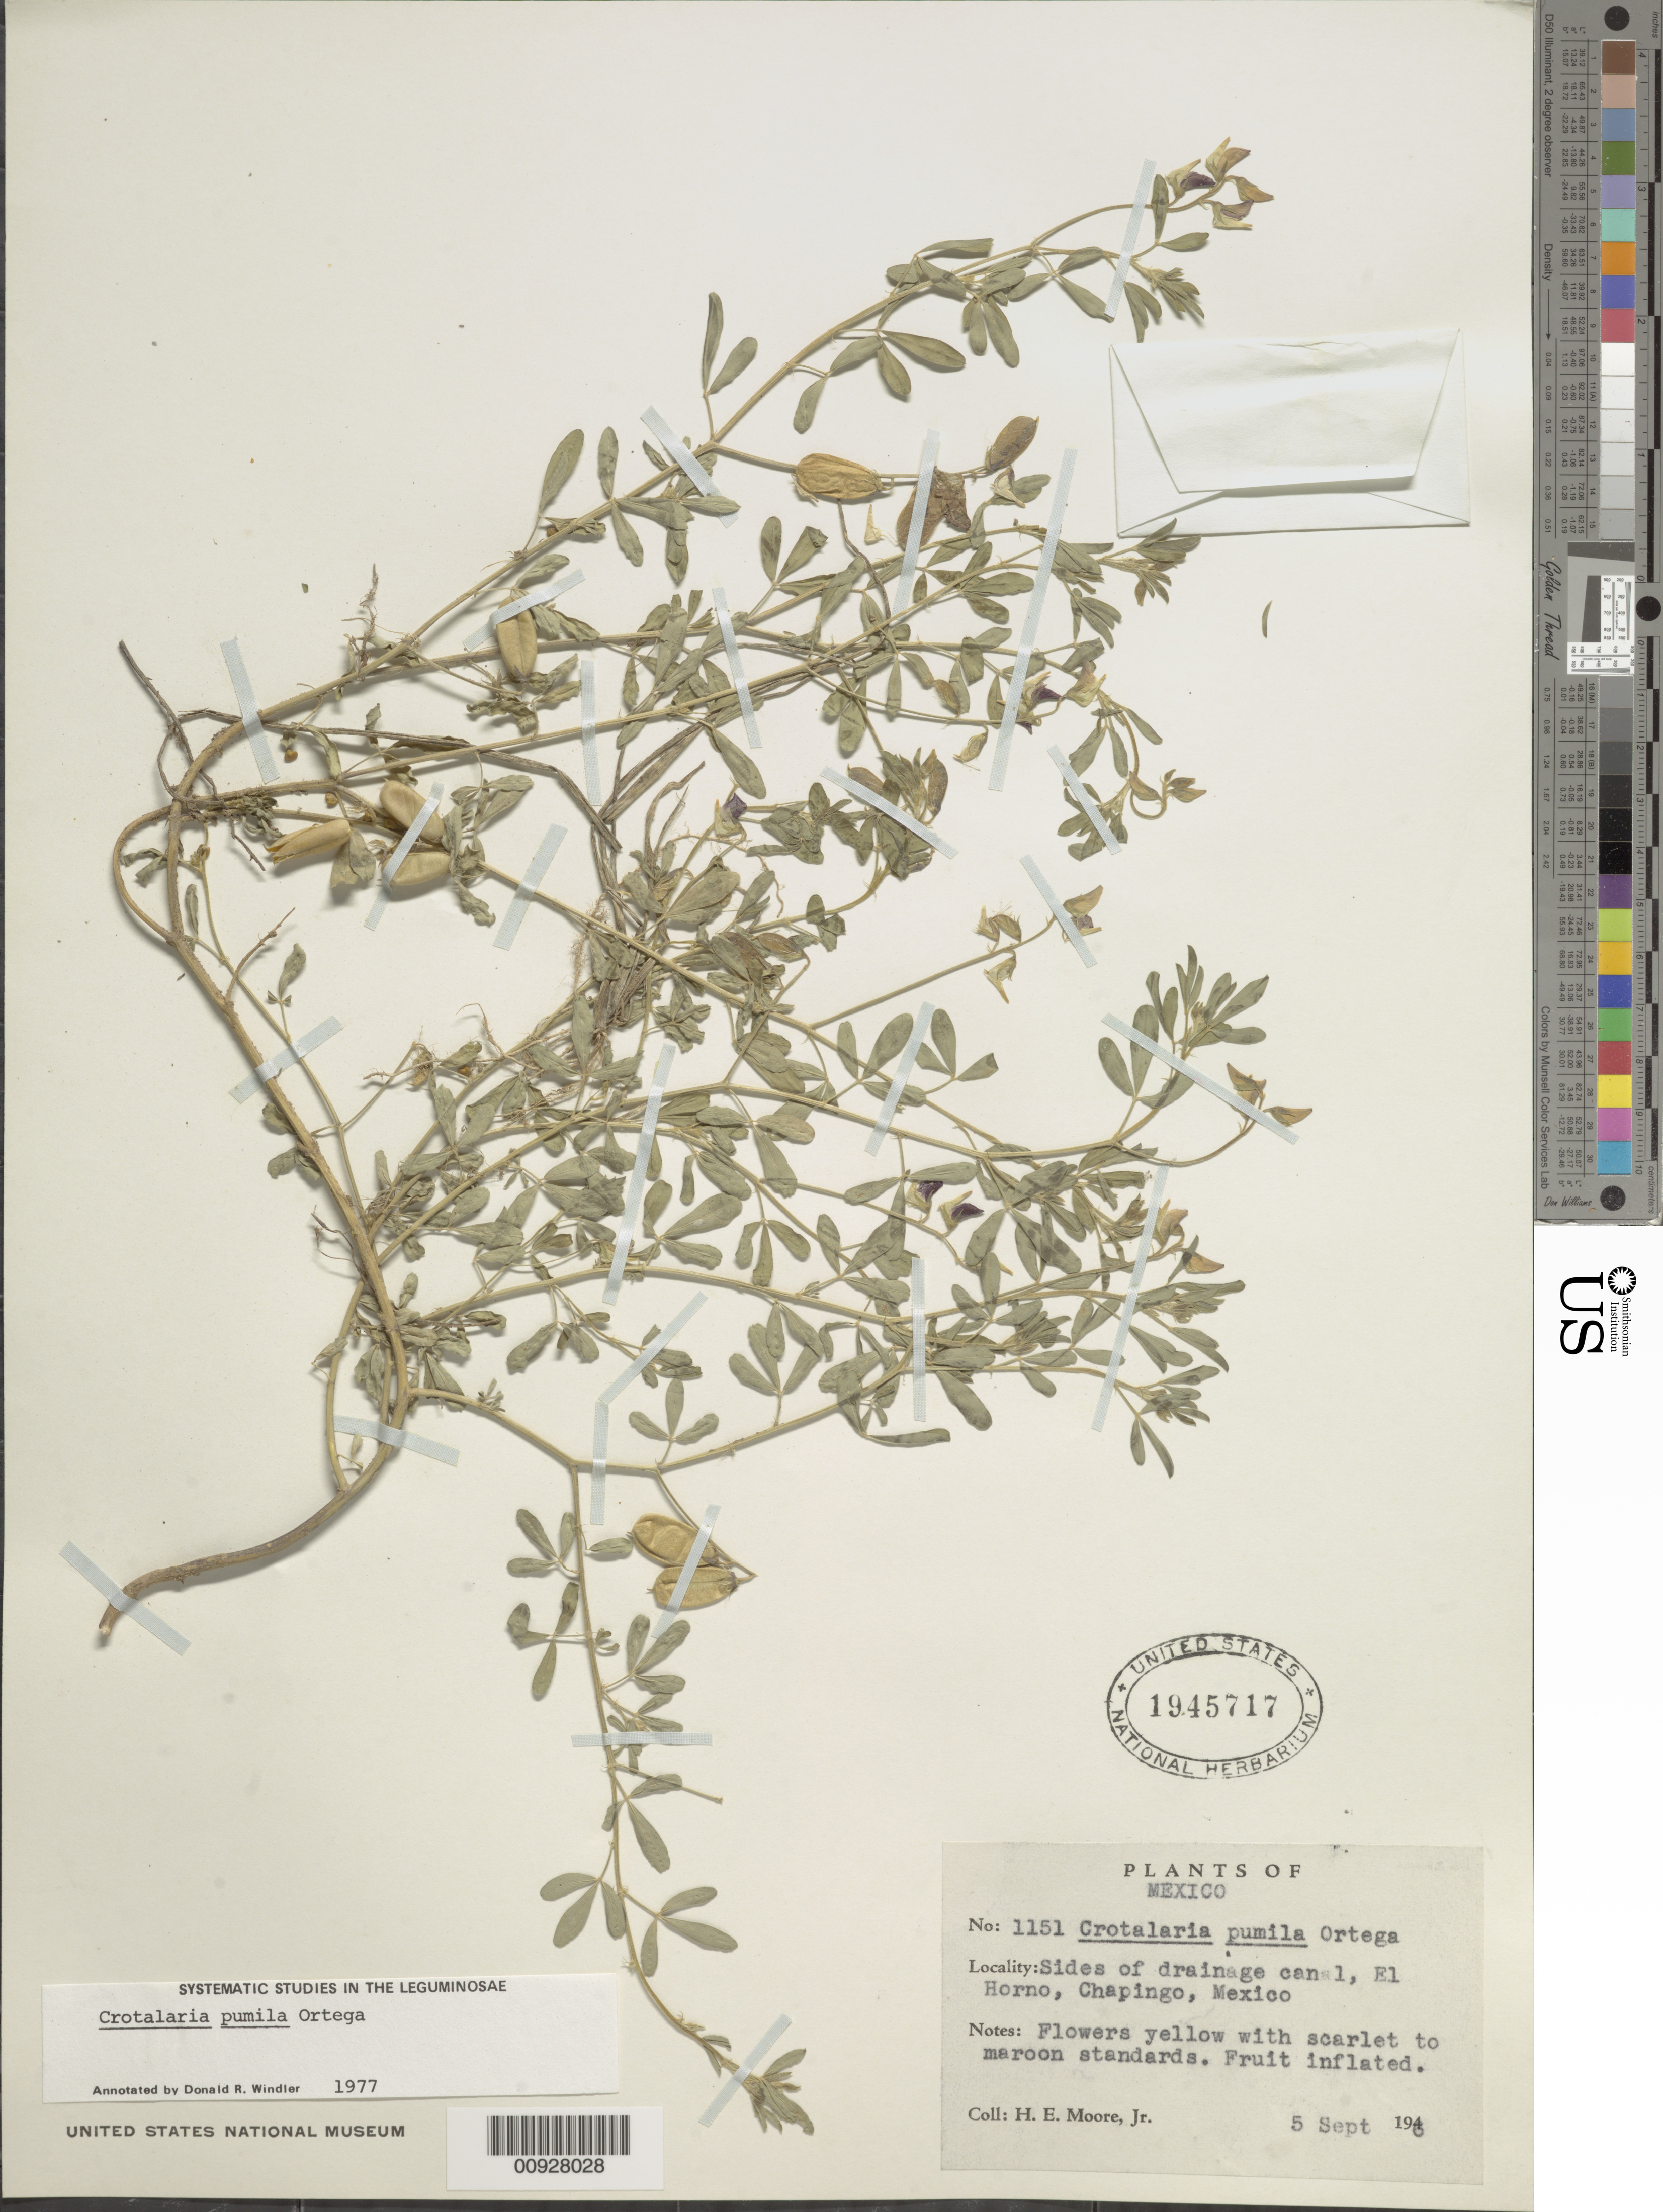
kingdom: Plantae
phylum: Tracheophyta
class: Magnoliopsida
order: Fabales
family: Fabaceae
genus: Crotalaria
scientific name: Crotalaria pumila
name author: Ortega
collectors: H. E. Moore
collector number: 1151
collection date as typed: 05 Sep 1946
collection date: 1946-09-05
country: Mexico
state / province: México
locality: El Horno, Chapingo, México.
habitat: Sides of drainage canal.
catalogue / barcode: US 1945717